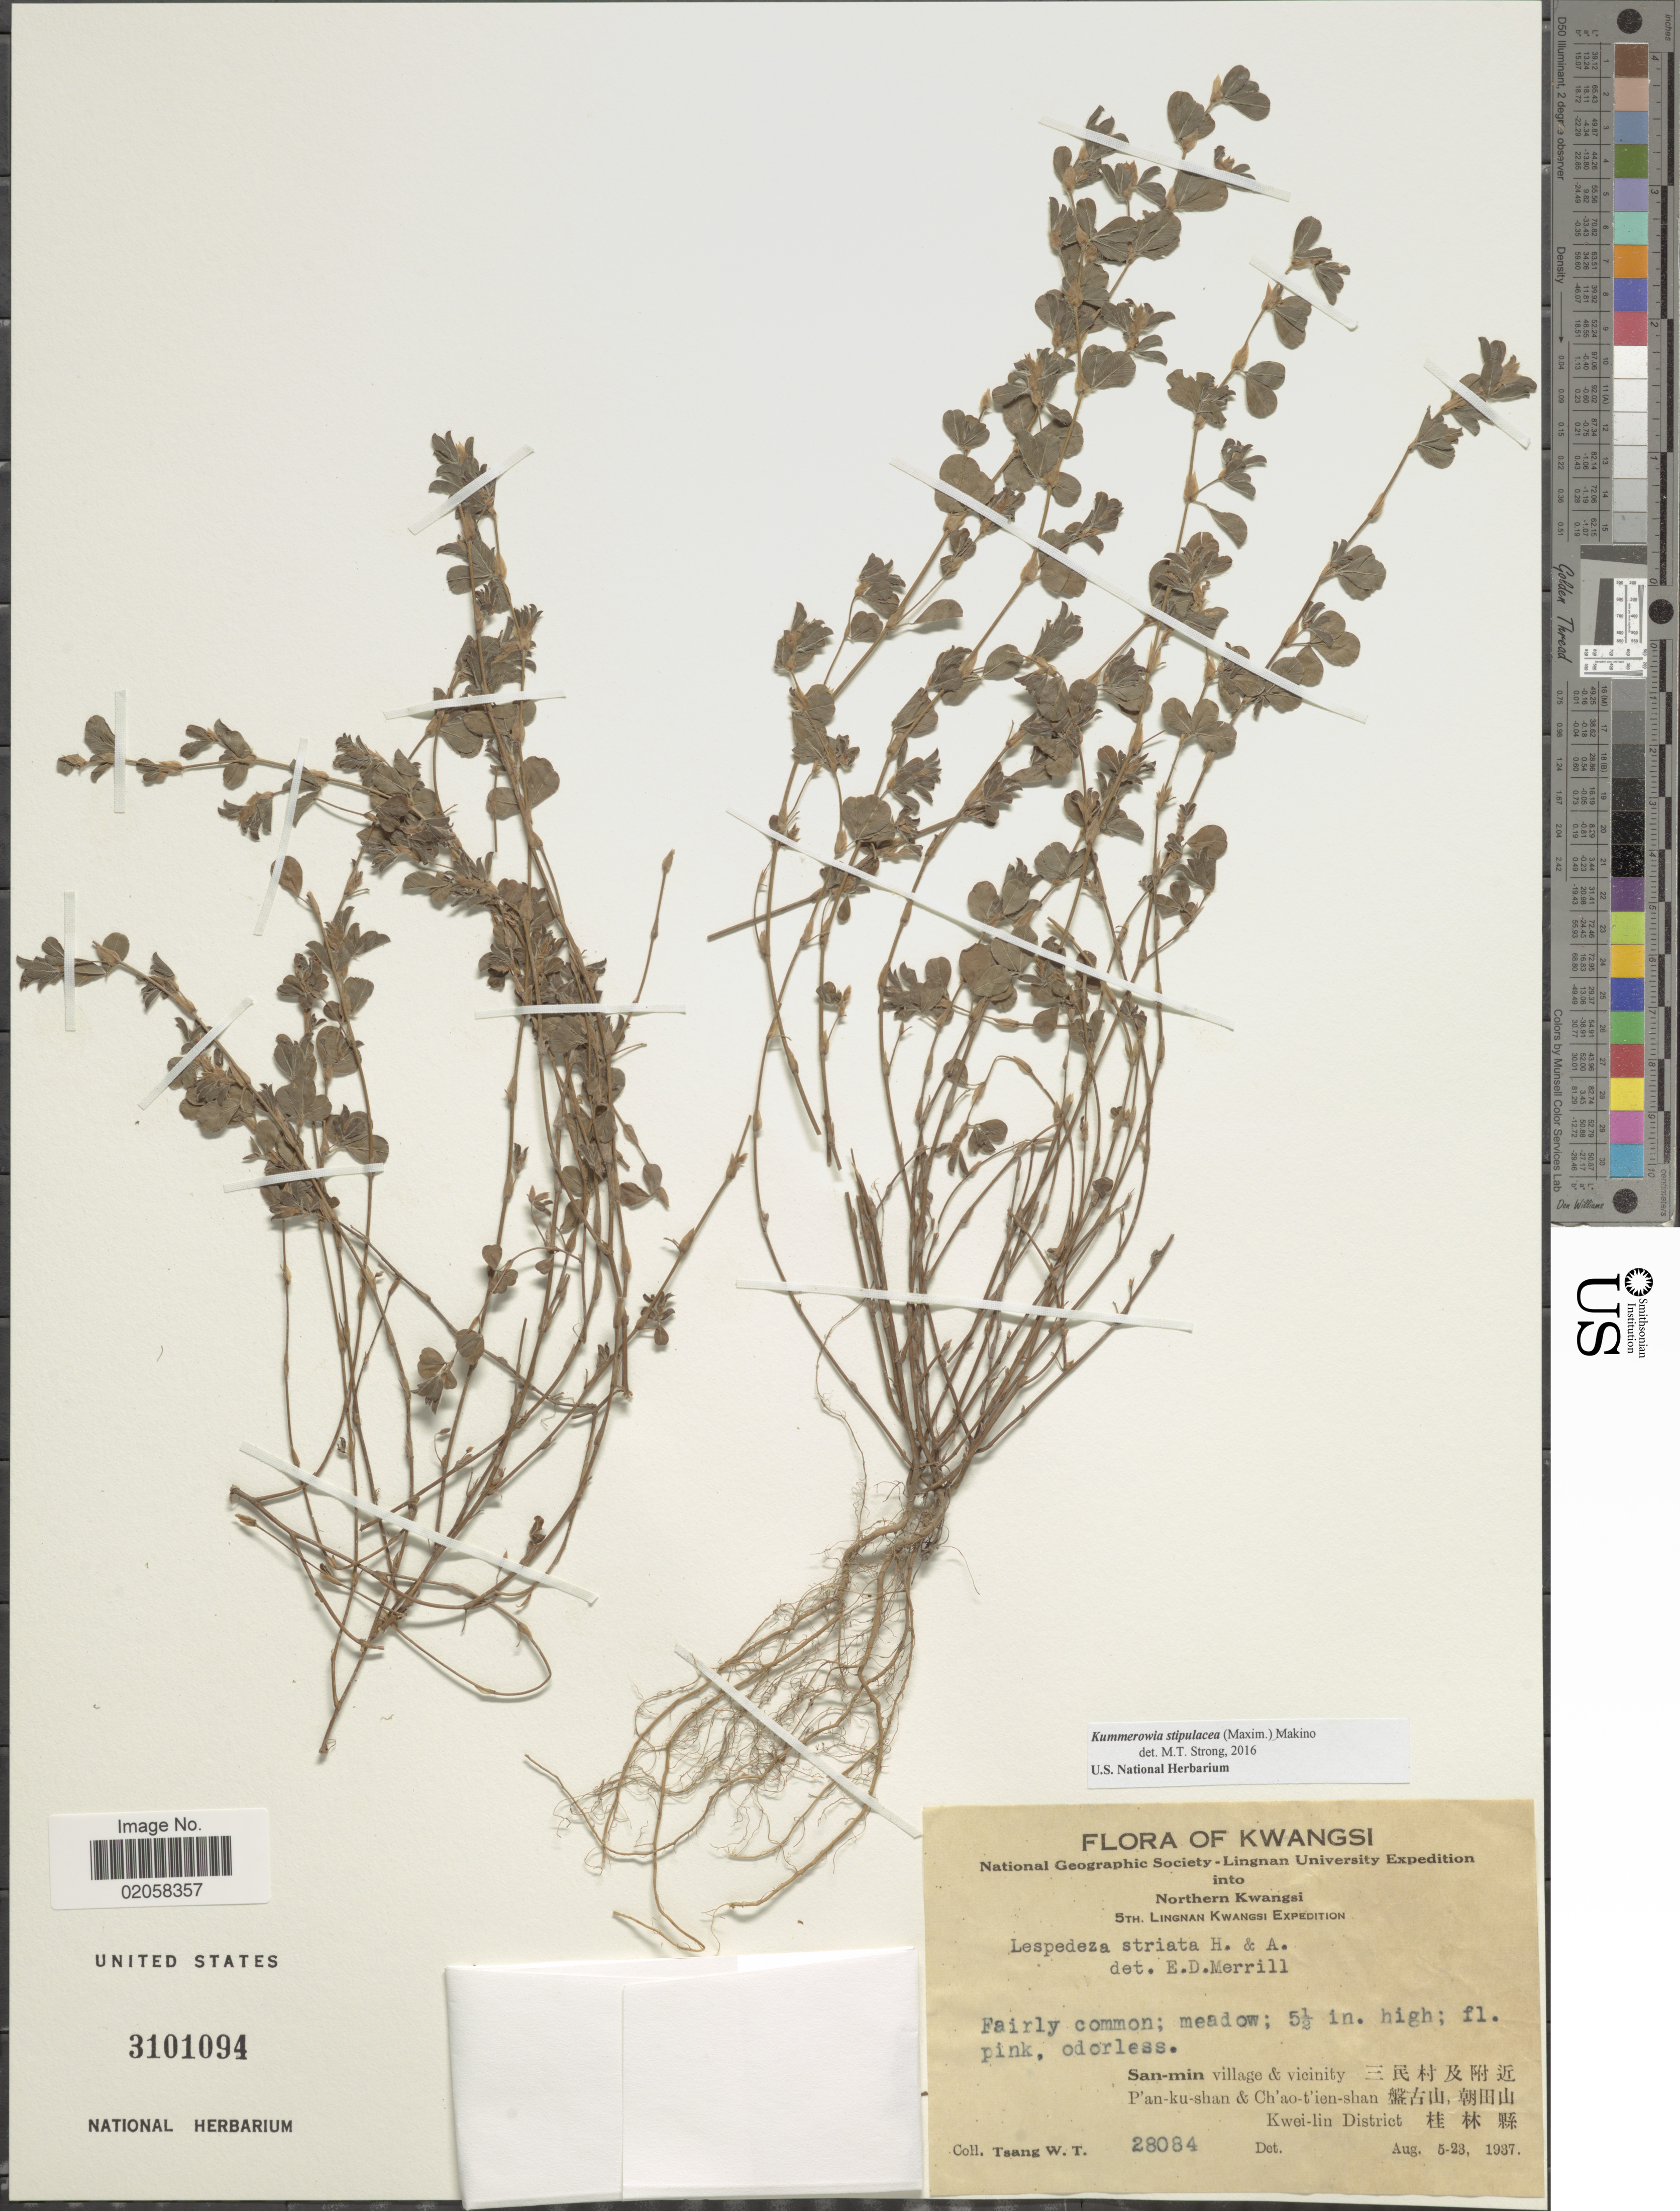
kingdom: Plantae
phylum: Tracheophyta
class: Magnoliopsida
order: Fabales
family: Fabaceae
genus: Kummerowia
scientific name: Kummerowia stipulacea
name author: (Maxim.) Makino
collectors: W. T. Tsang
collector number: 28084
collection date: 1937-08-05/1937-08-23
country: China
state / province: Guangxi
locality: Northern Kwangsi, San-min village & vicinity, P'an-ku-shan & Ch'ao-t'ien-shan, Kwei-lin District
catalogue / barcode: US 3101094